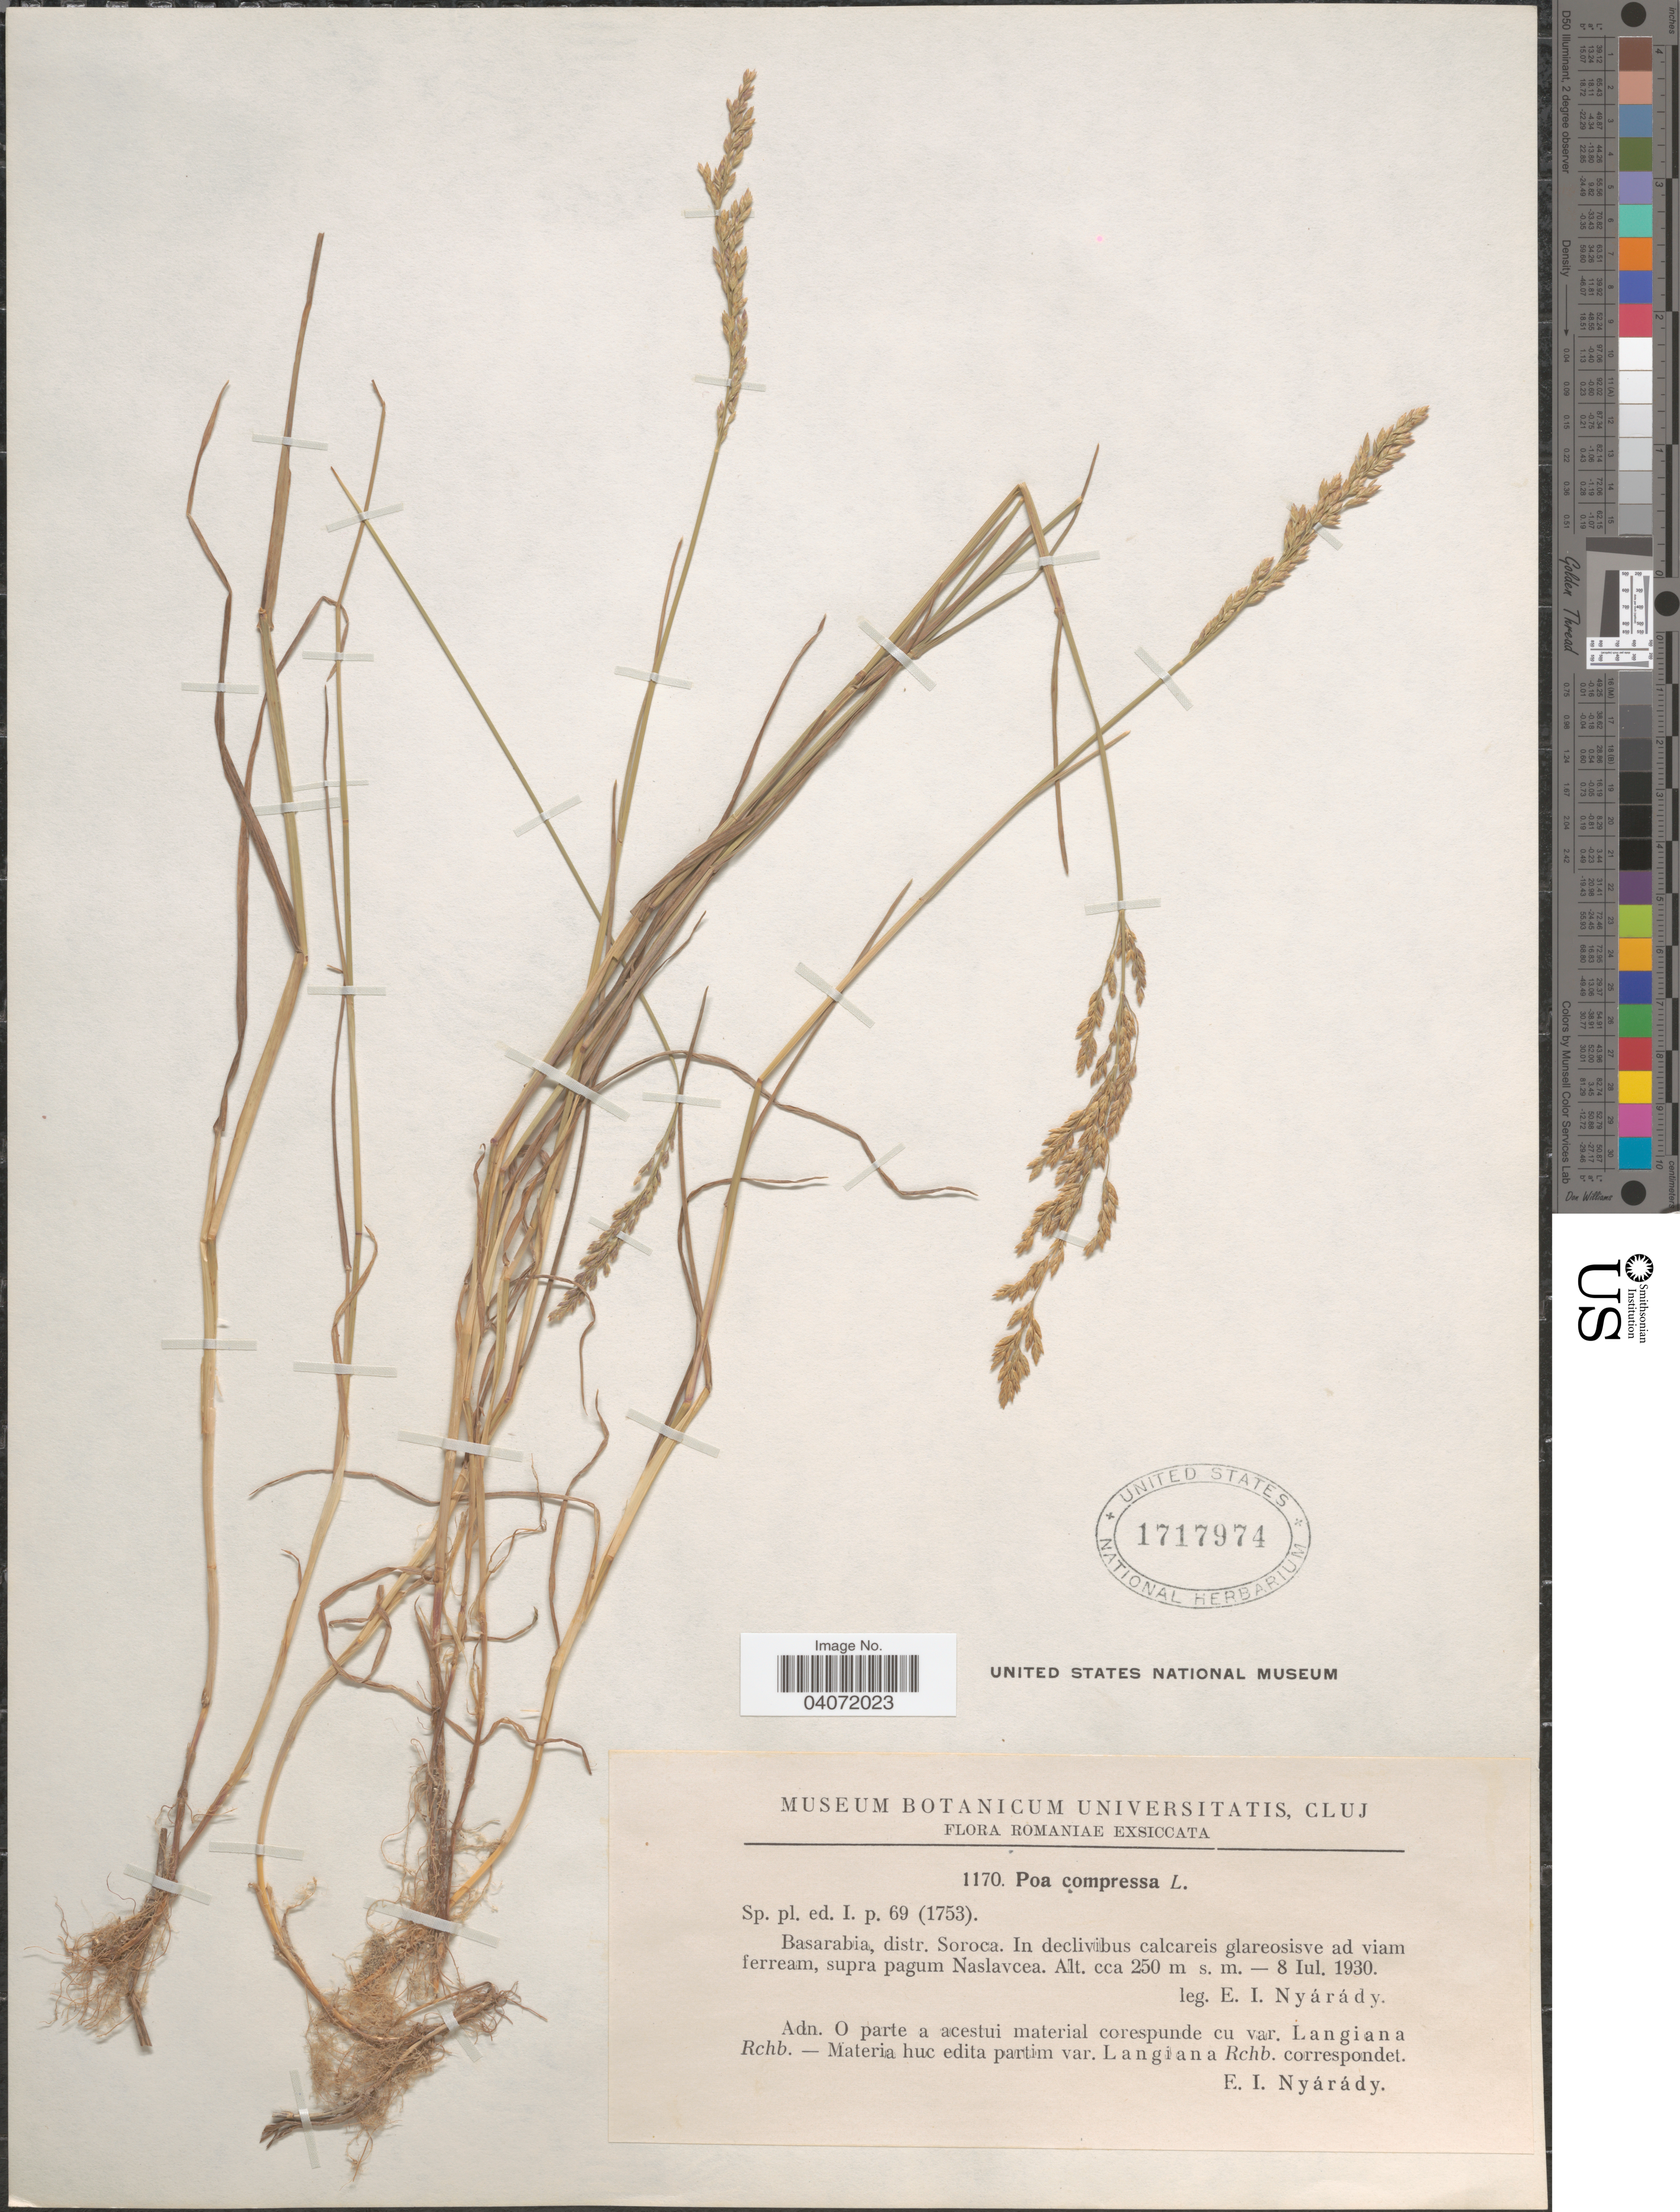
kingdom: Plantae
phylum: Tracheophyta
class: Liliopsida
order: Poales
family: Poaceae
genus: Poa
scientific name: Poa compressa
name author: L.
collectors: E. Nyárády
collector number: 1170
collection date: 1930-07-08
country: Moldova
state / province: Soroca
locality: Basarabia, distr. Soroca. In declivibus calcareis glareosisve ad viam ferream, supra pagum Naslavcea.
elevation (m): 250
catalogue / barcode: US 1717974